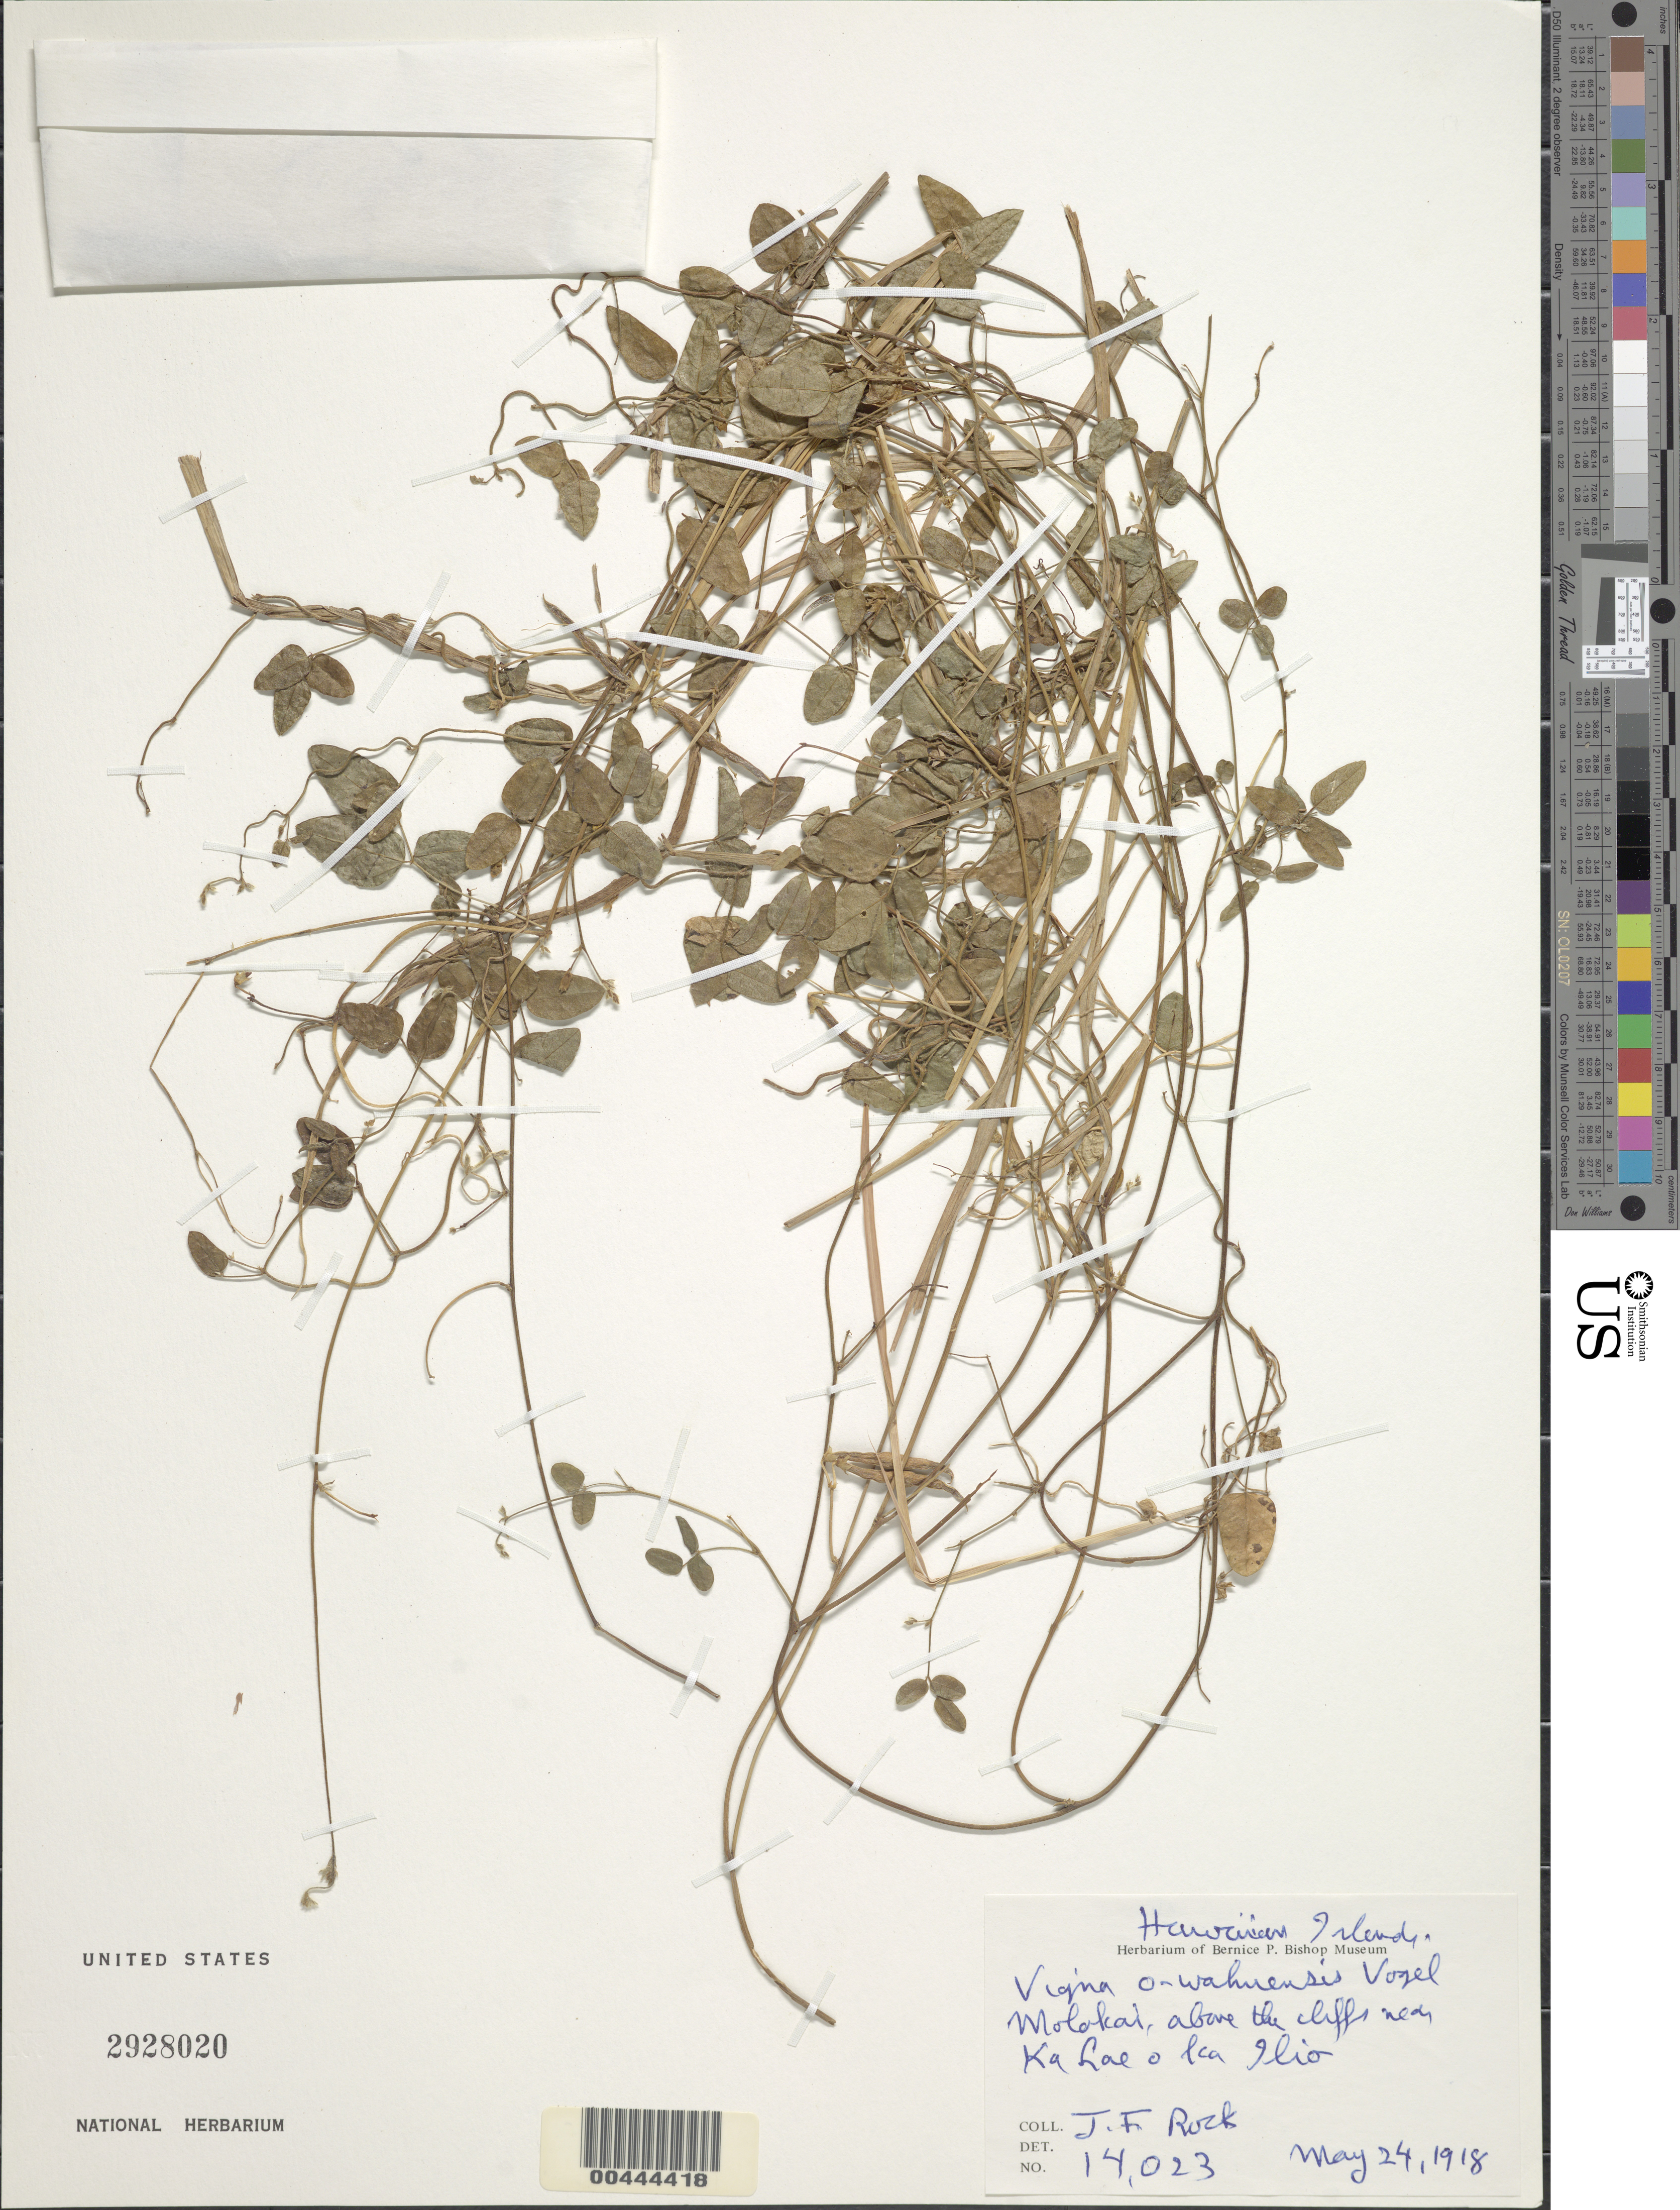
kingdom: Plantae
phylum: Tracheophyta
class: Magnoliopsida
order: Fabales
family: Fabaceae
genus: Vigna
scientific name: Vigna owahuensis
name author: Vogel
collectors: J. F. Rock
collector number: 14023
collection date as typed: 24 May 1918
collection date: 1918-05-24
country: United States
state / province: Hawaii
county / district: Maui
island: Moloka'i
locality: above the cliffs near Ka Lae o ka Ilio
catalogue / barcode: US 2928020